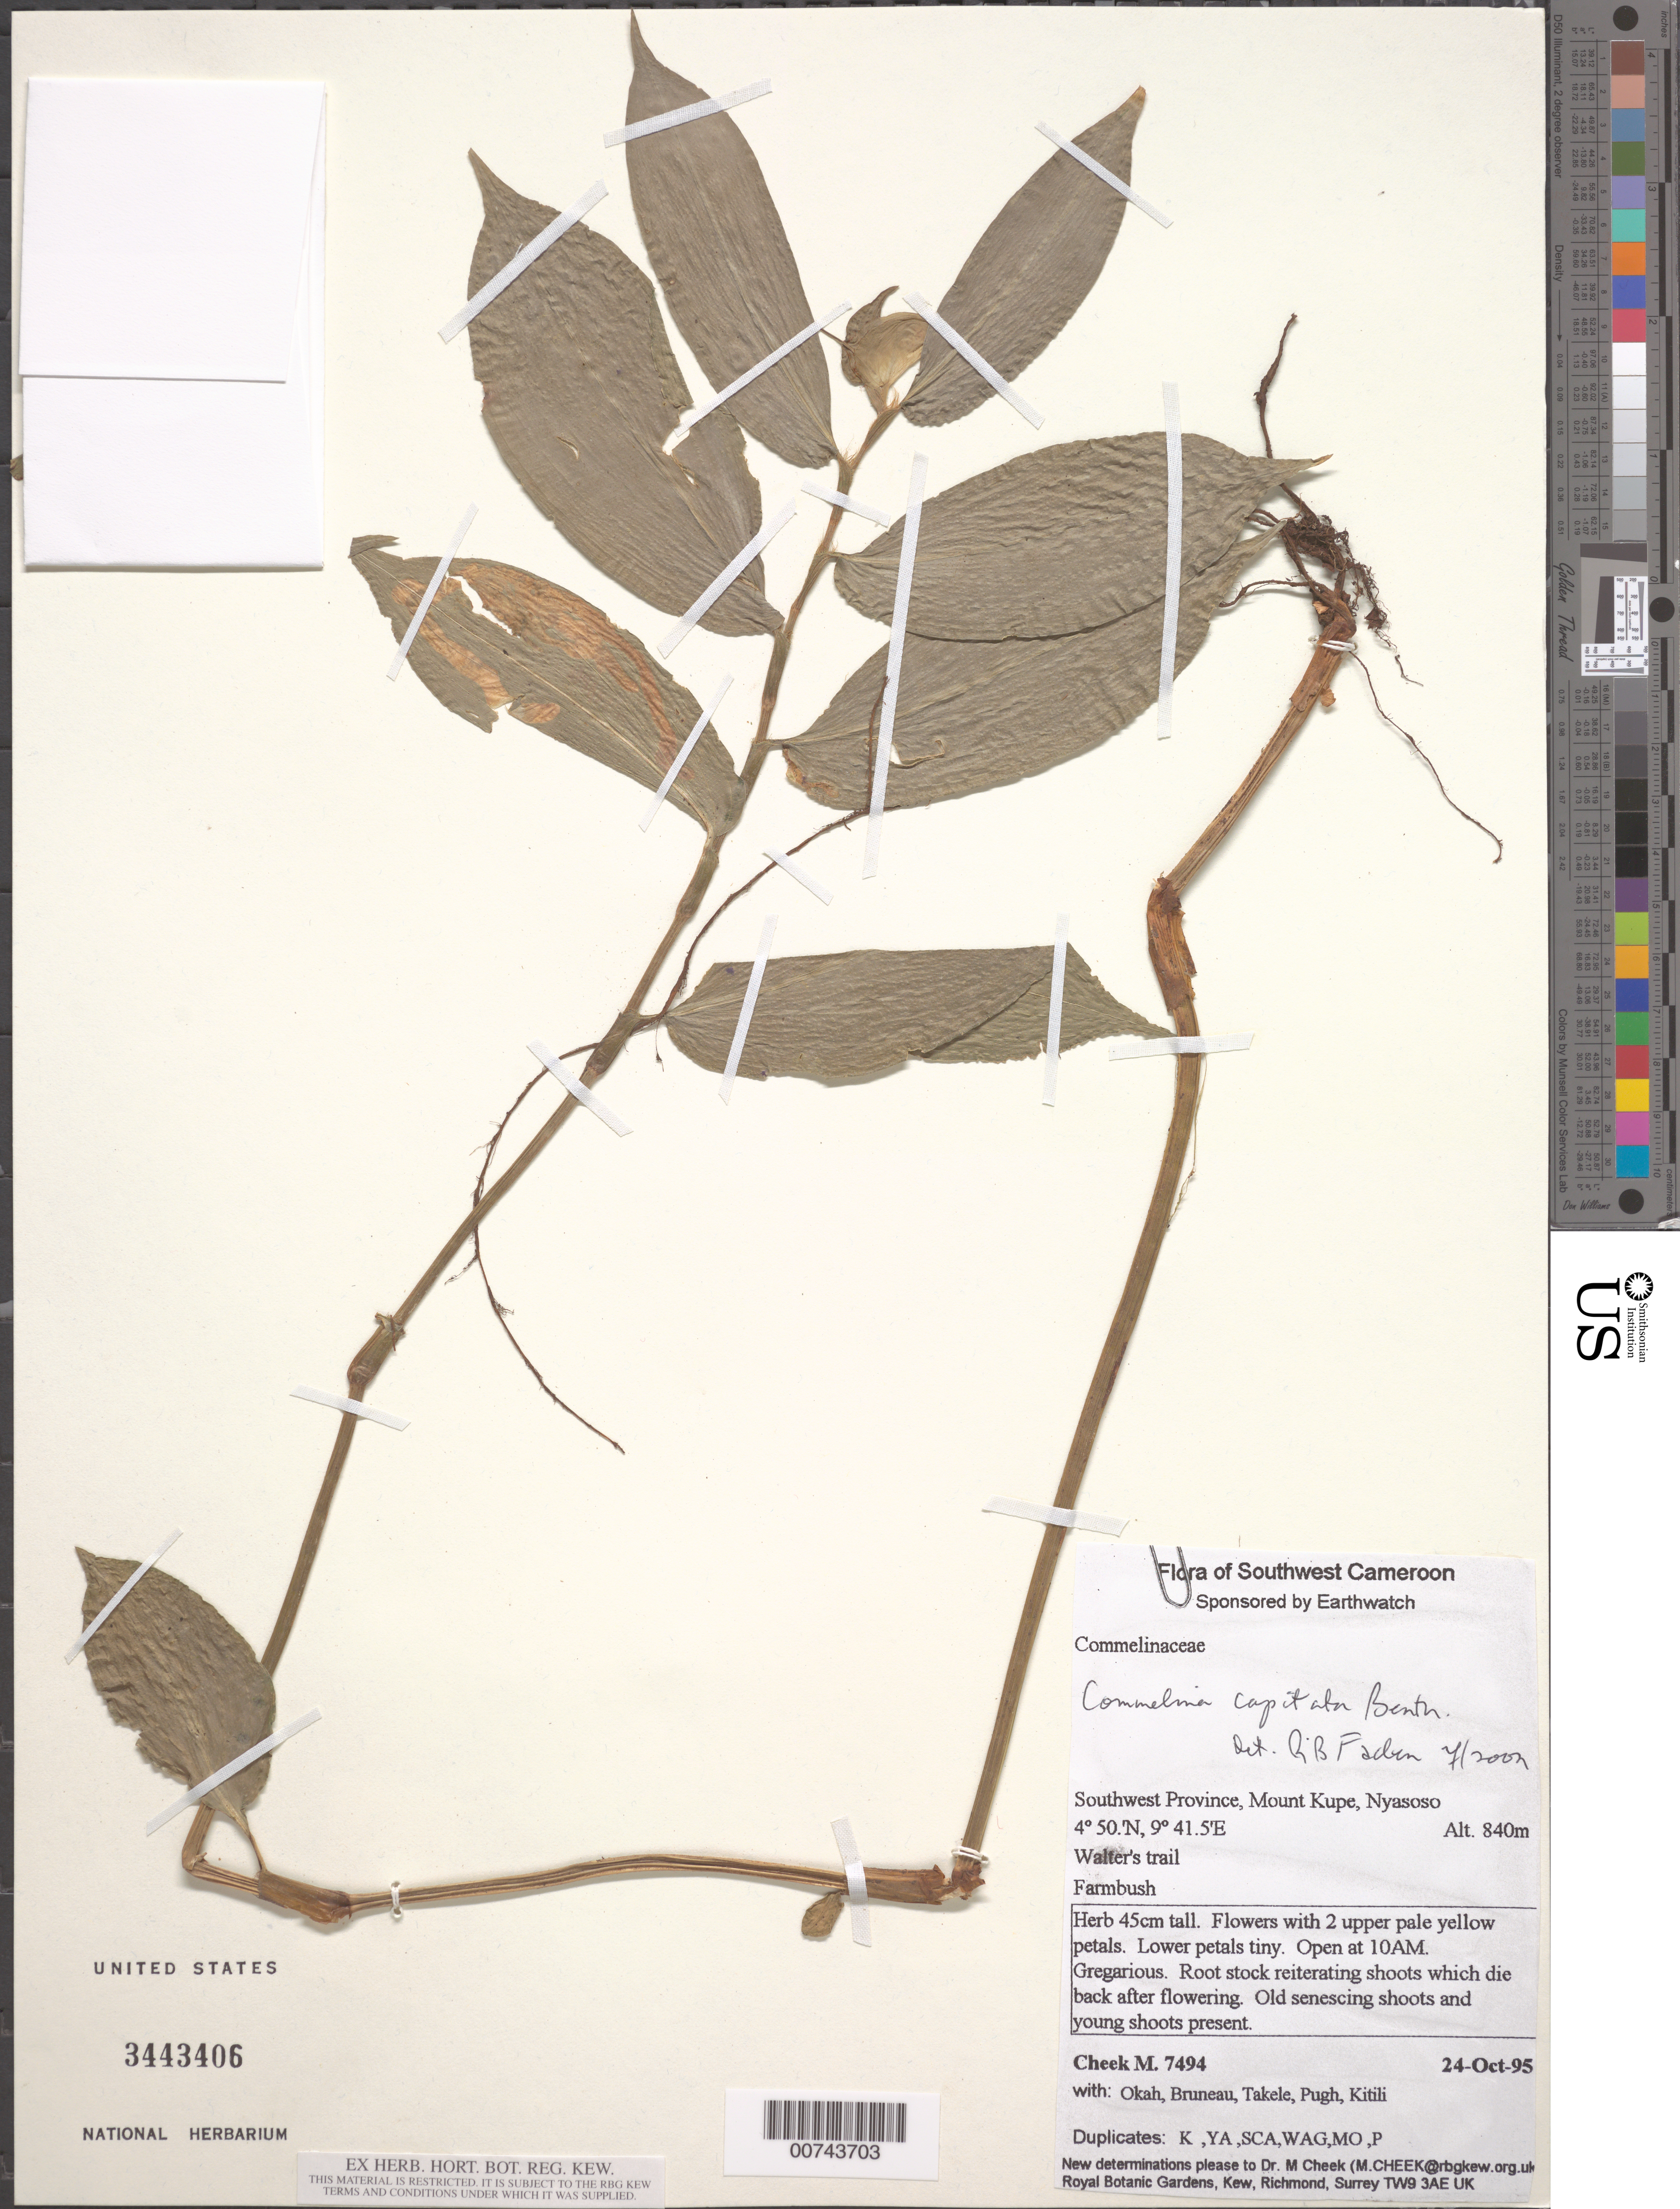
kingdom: Plantae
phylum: Tracheophyta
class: Liliopsida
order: Commelinales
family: Commelinaceae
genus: Commelina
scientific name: Commelina capitata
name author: Benth.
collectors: M. Cheek, -. Takele, -. Pugh, -. Okah, -. Bruneau & -. Kitili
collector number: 7494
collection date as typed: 24 Oct 1995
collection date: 1995-10-24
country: Cameroon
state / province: Sud-Ouest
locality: Mount Kupe, Nyasoso, Walter's Trail.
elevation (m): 840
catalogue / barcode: US 3443406